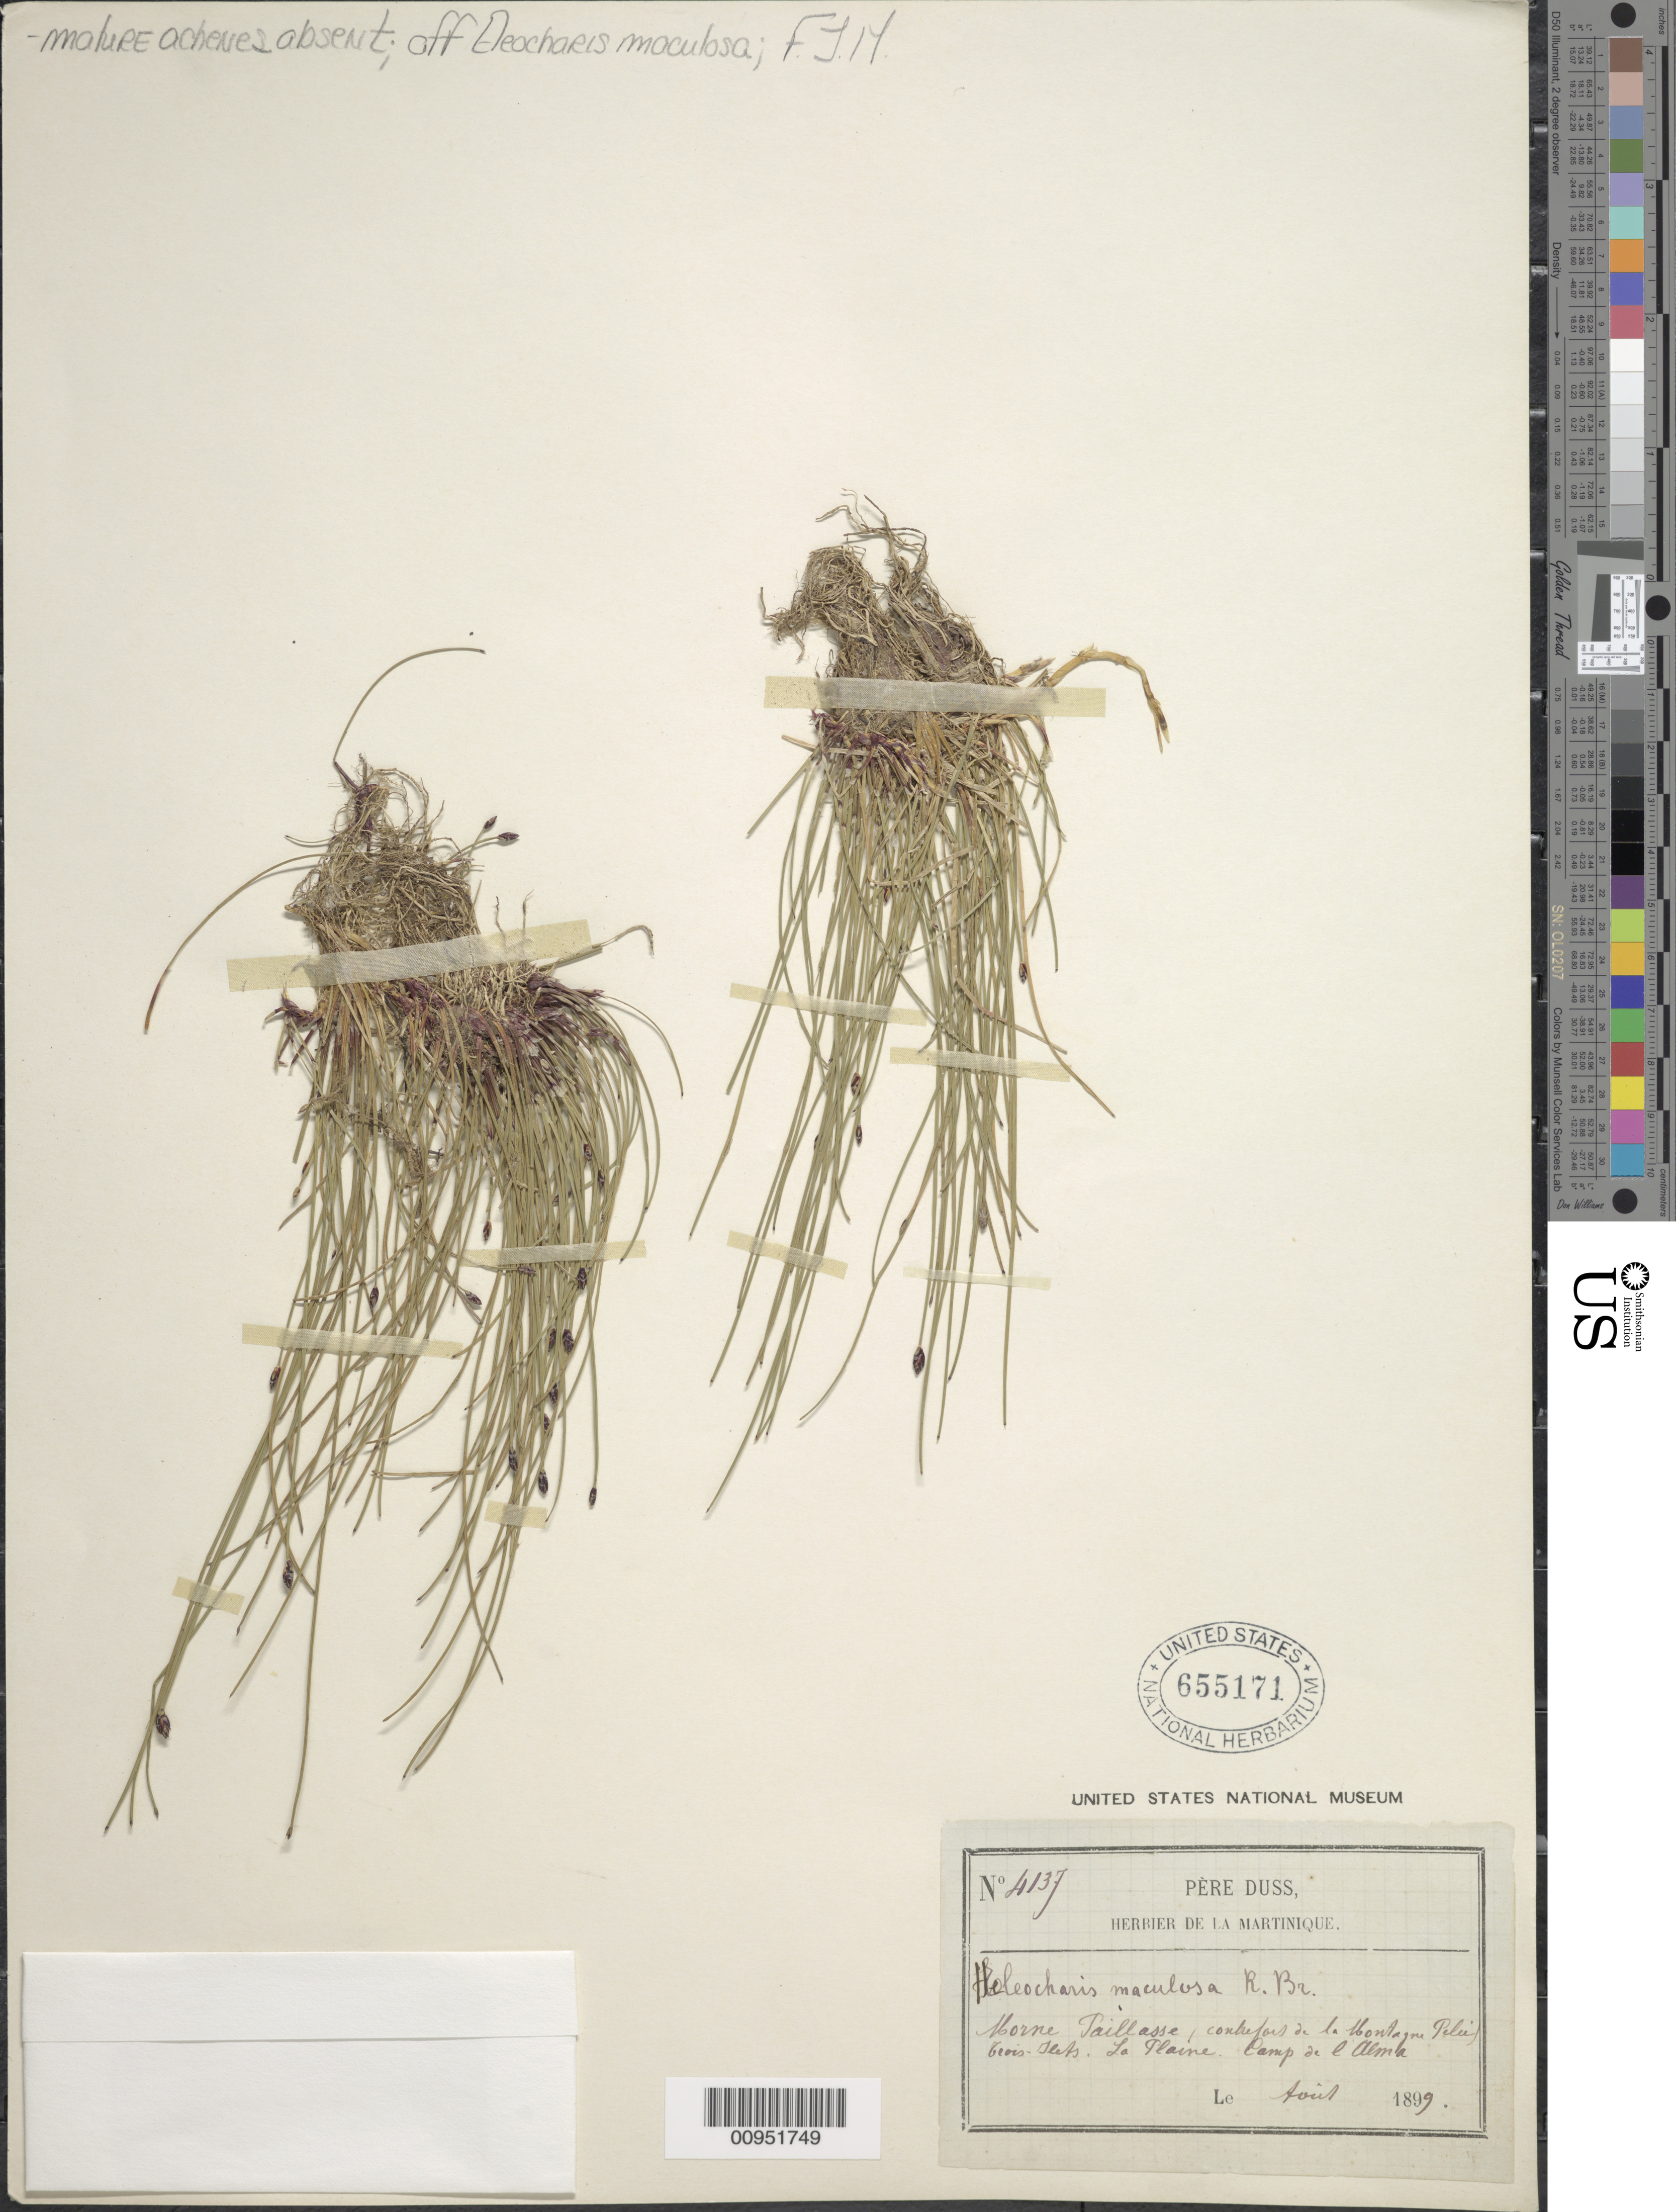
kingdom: Plantae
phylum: Tracheophyta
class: Liliopsida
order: Poales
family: Cyperaceae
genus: Eleocharis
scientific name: Eleocharis maculosa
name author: (Vahl) Roem. & Schult.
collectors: Père Duss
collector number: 4137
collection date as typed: Aug 1899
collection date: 1899-08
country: Martinique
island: Martinique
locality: Morne Paillasse, "contrefois de la Montagna Pelée, Trois Ilets, la Plaine, Camp de l'Alma"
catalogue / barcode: US 655171